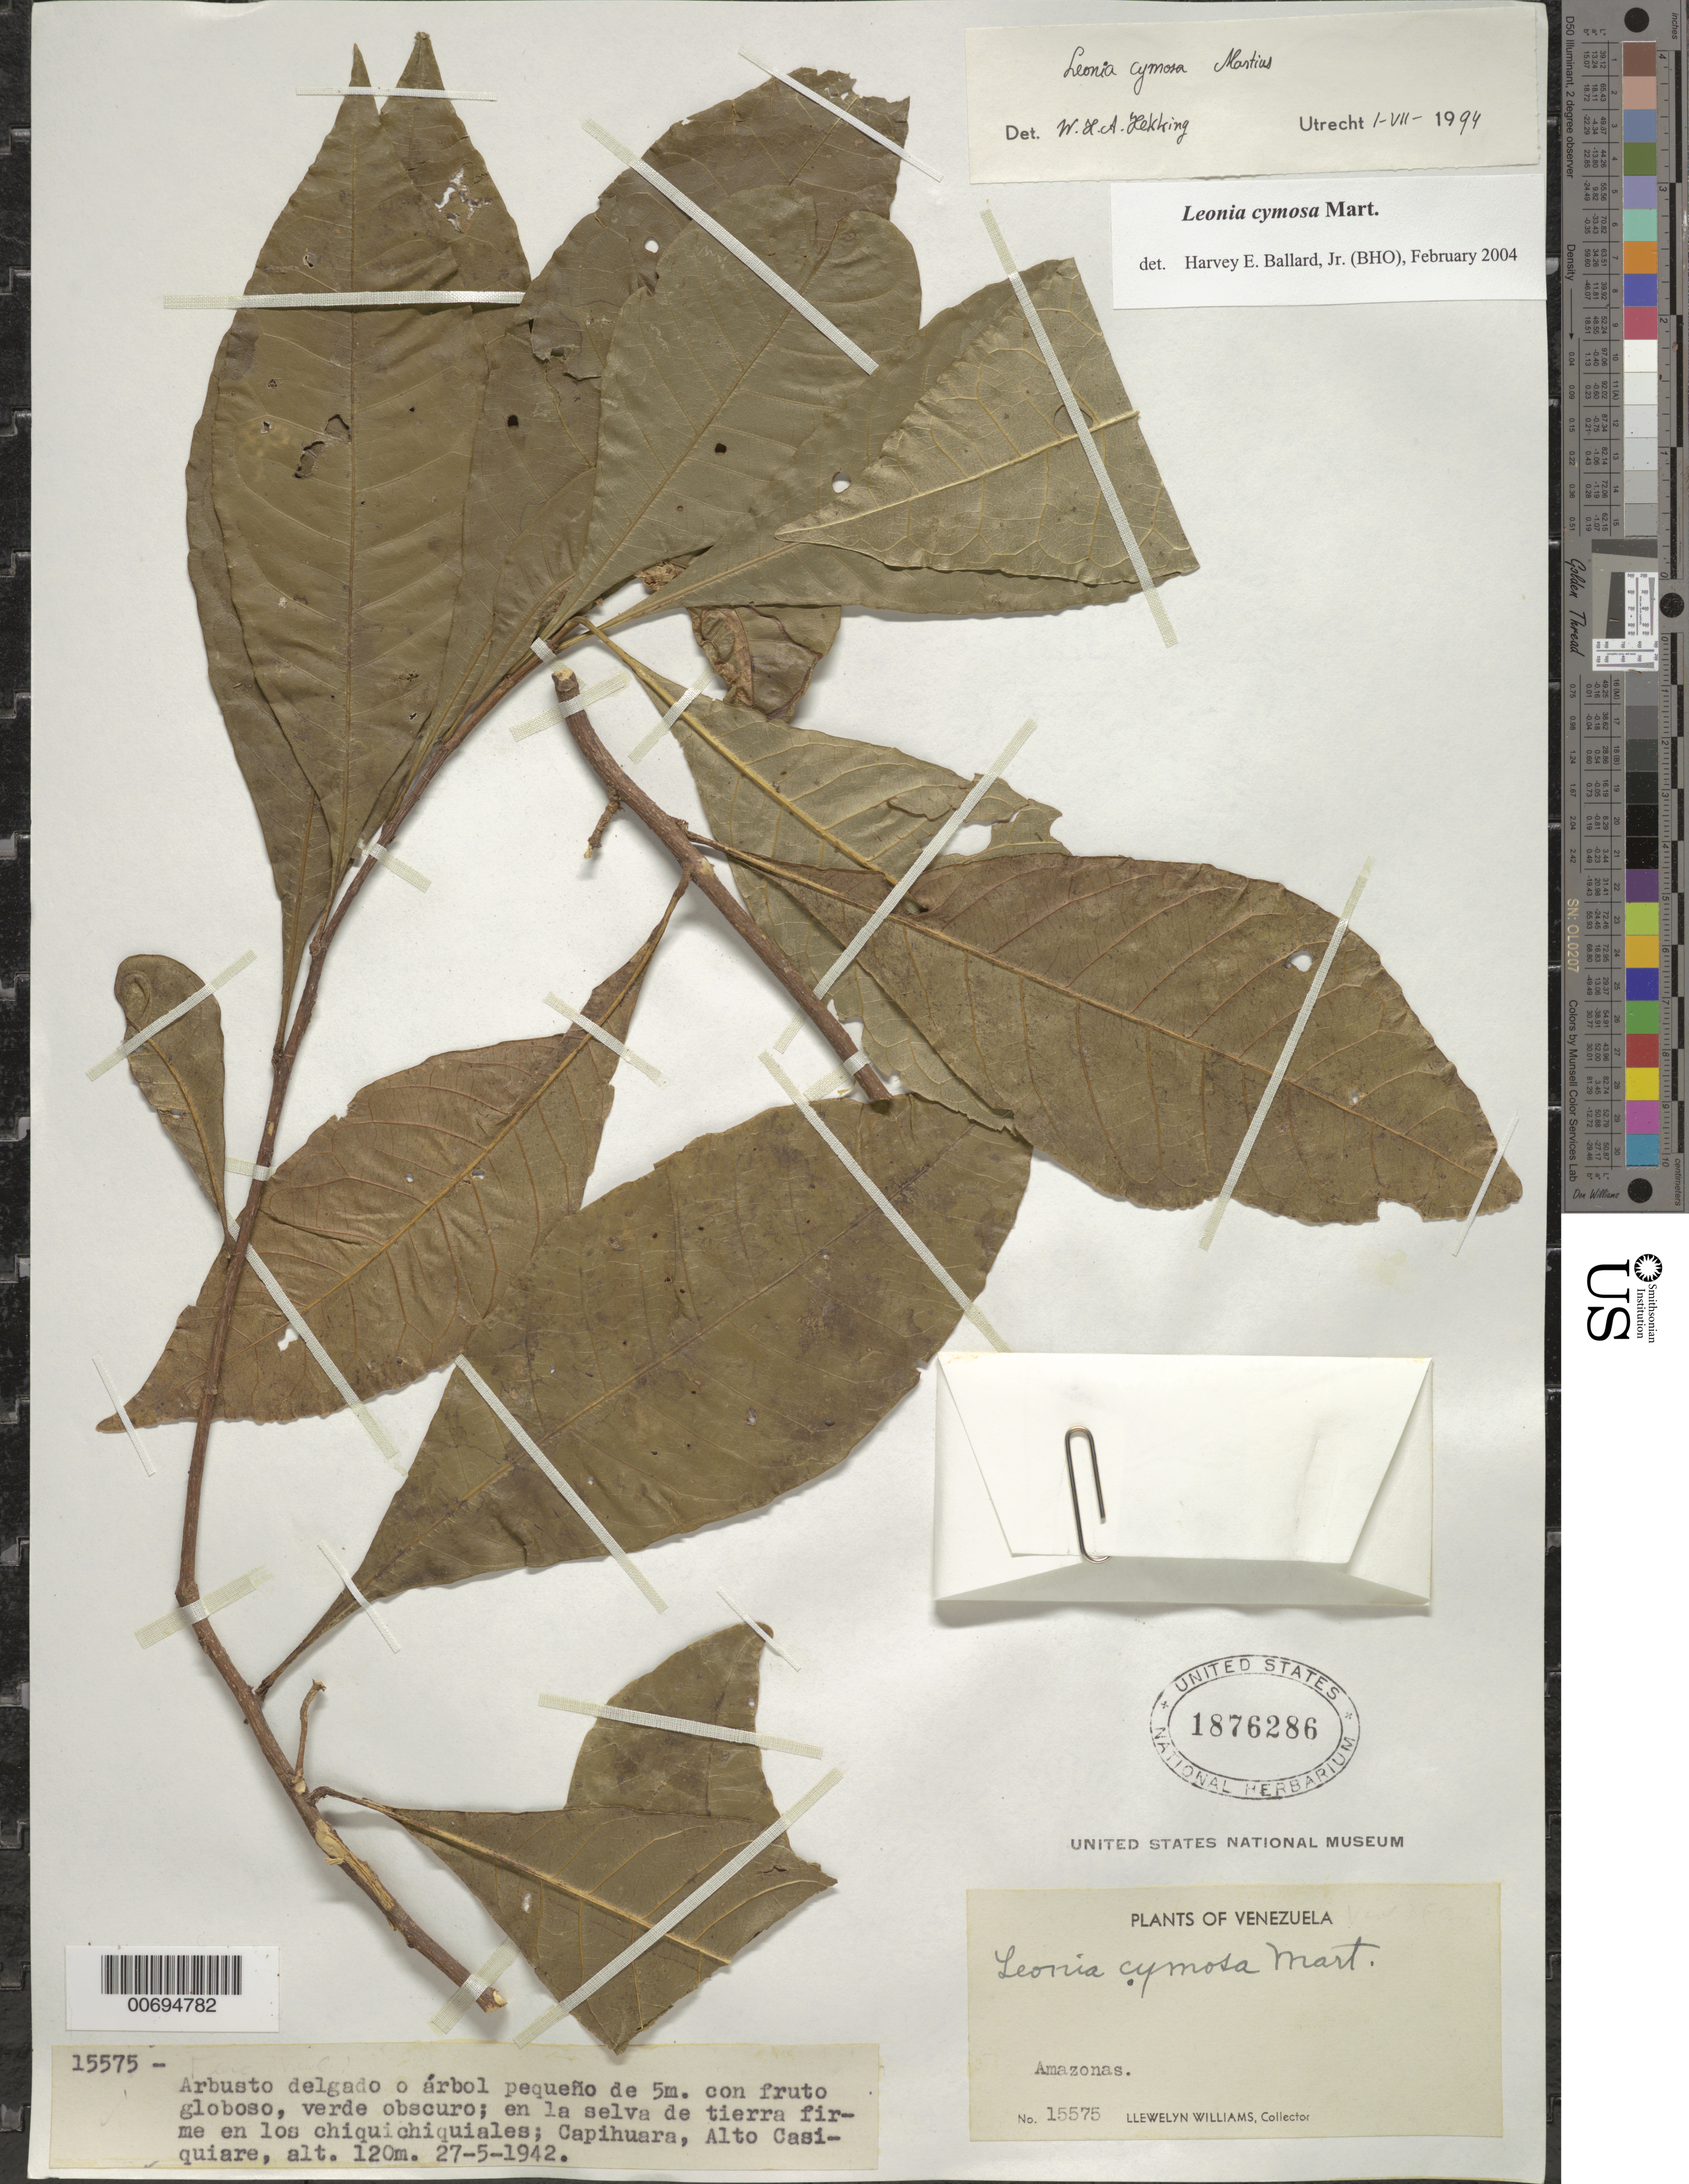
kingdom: Plantae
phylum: Tracheophyta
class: Magnoliopsida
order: Malpighiales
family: Violaceae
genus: Leonia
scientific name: Leonia cymosa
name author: Mart.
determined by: Ballard, Harvey E.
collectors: Ll. Williams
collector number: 15575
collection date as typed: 27-May-42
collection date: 1942-05-27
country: Venezuela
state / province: Amazonas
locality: Capihuara, Alto Casiquiare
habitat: En los chiquichiquiales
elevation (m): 120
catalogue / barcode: US 1876286